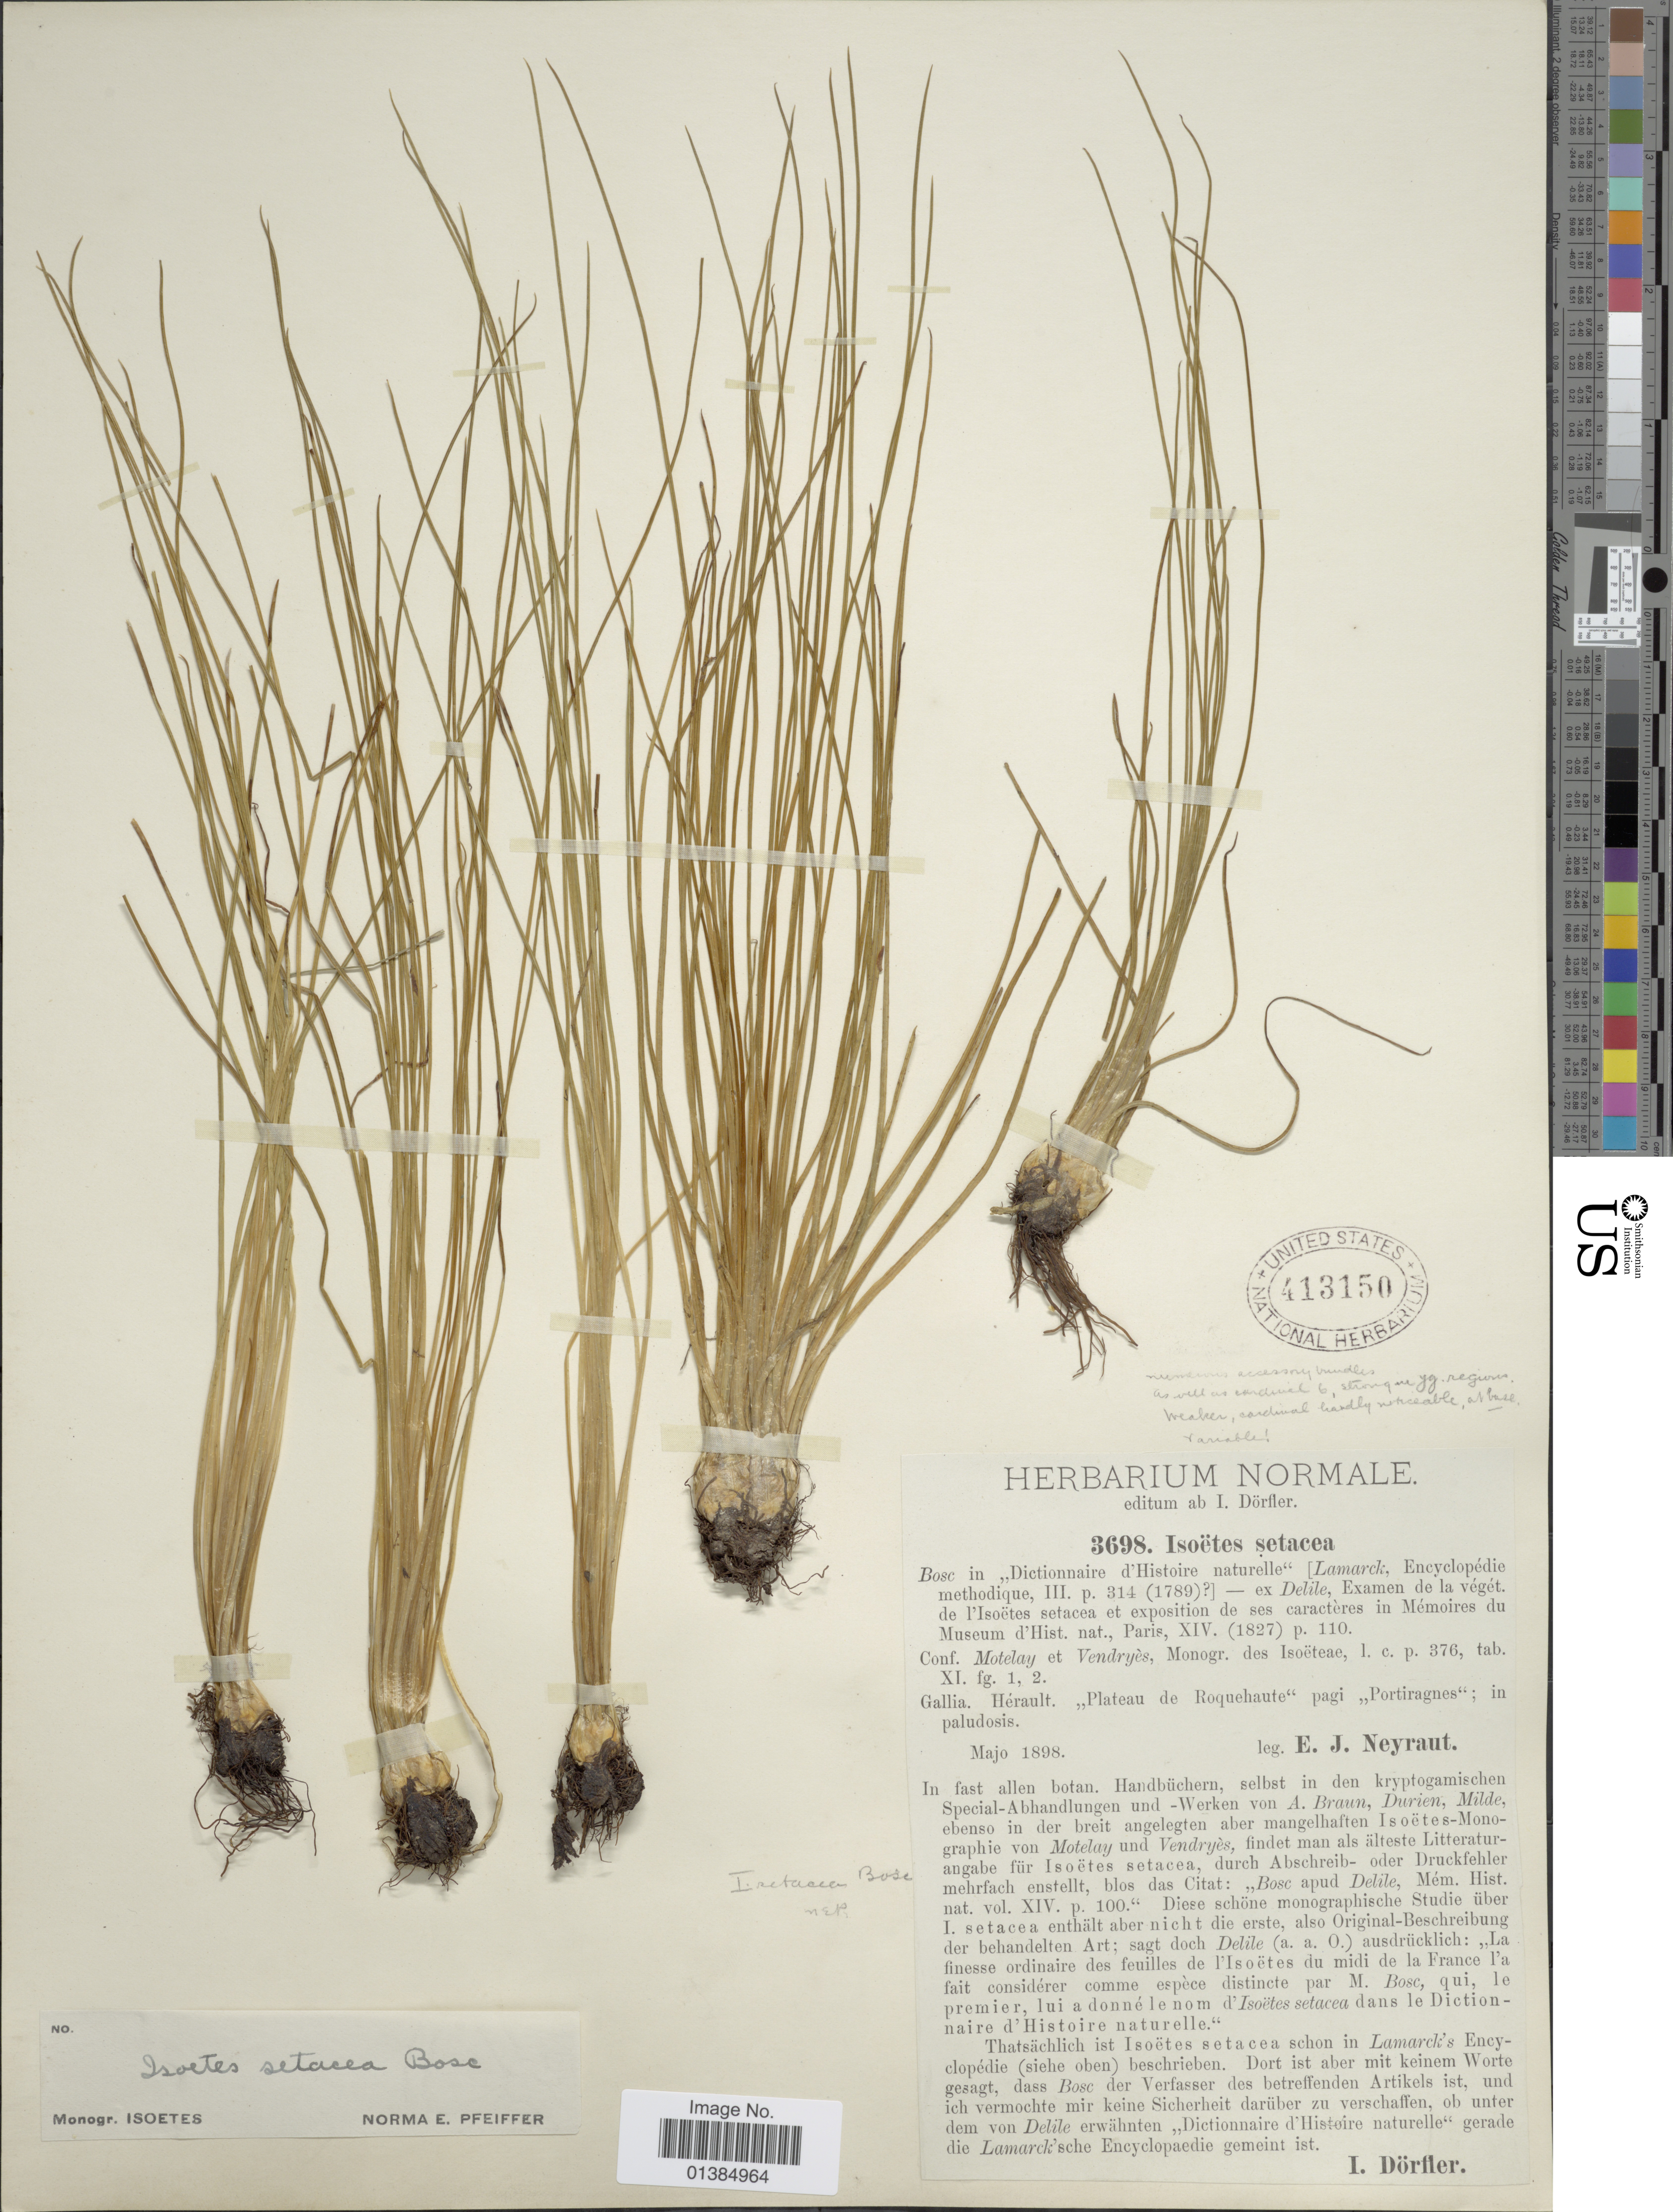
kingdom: Plantae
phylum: Tracheophyta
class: Lycopodiopsida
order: Isoetales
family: Isoetaceae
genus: Isoetes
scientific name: Isoetes delilei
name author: Rothm.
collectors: E. Neyraut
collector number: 3698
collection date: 1898-05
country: France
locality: Gallia. Hérault. "Plateau de Roquehaute" pagi "Portiragues"; in paludosis.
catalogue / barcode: US 413150